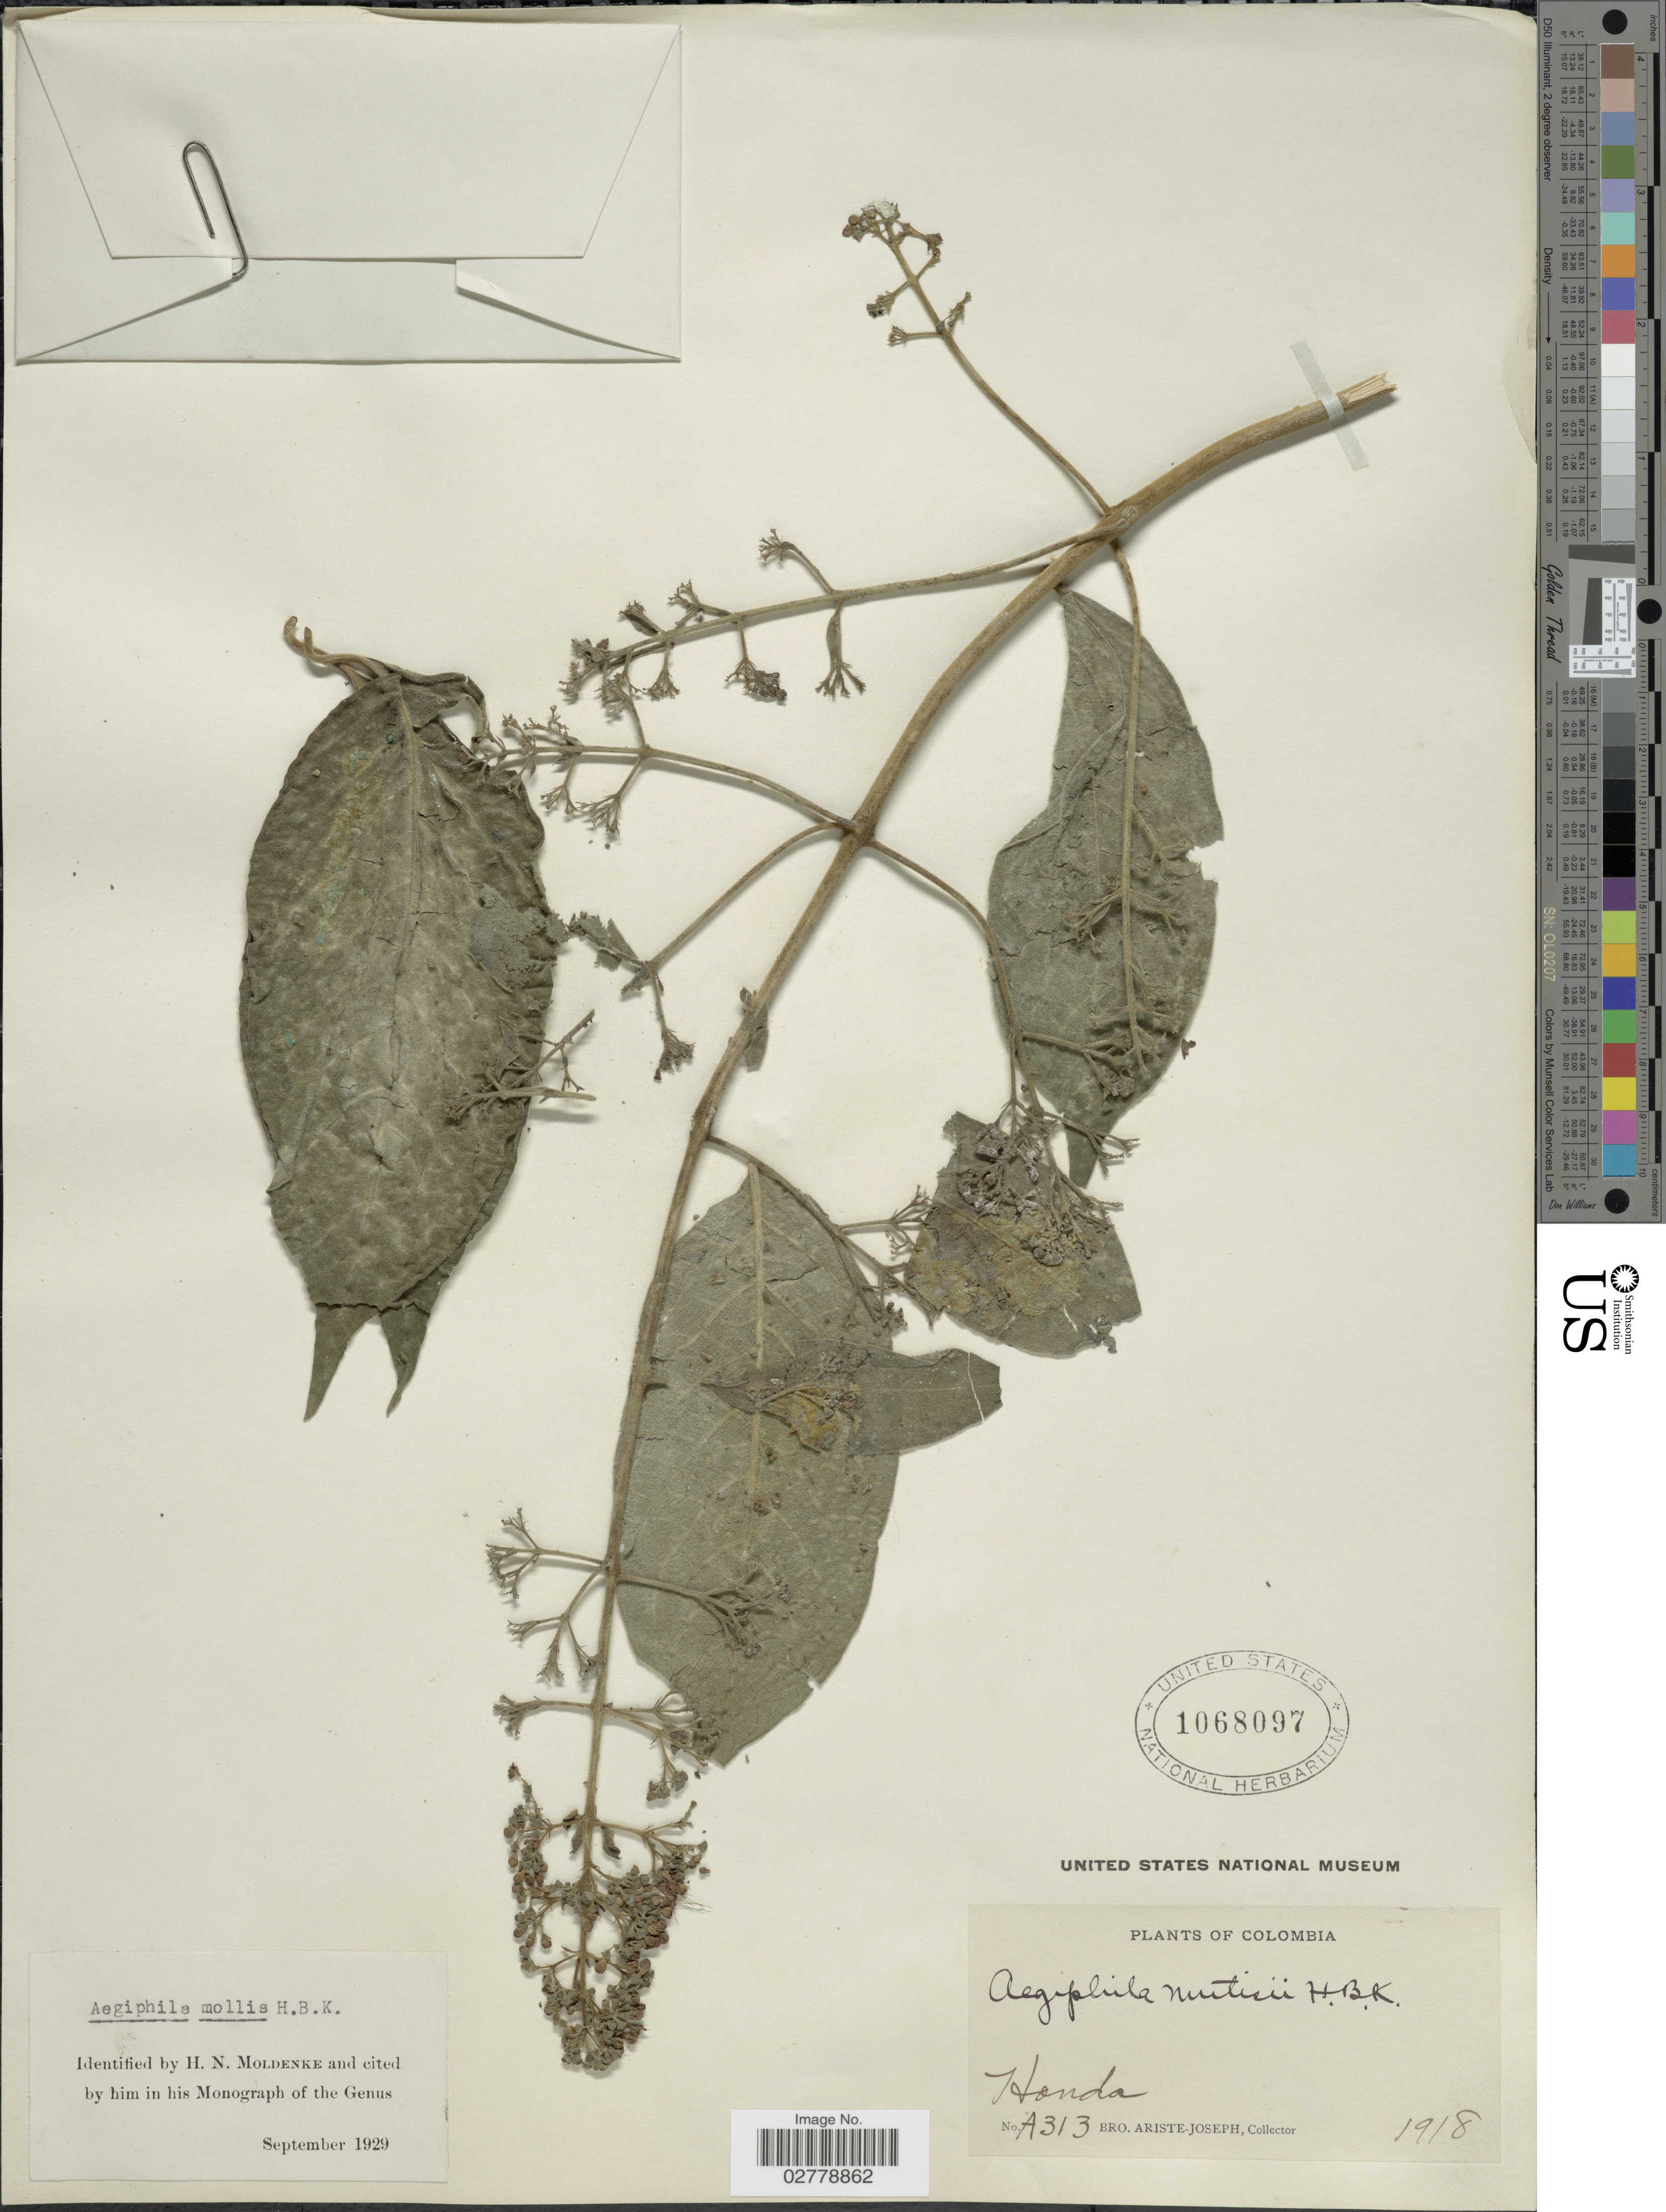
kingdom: Plantae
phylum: Tracheophyta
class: Magnoliopsida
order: Lamiales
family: Lamiaceae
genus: Aegiphila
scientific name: Aegiphila mollis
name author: Kunth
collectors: Bro. Ariste-Joseph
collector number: A313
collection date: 1918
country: Colombia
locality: Honda.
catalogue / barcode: US 1068097